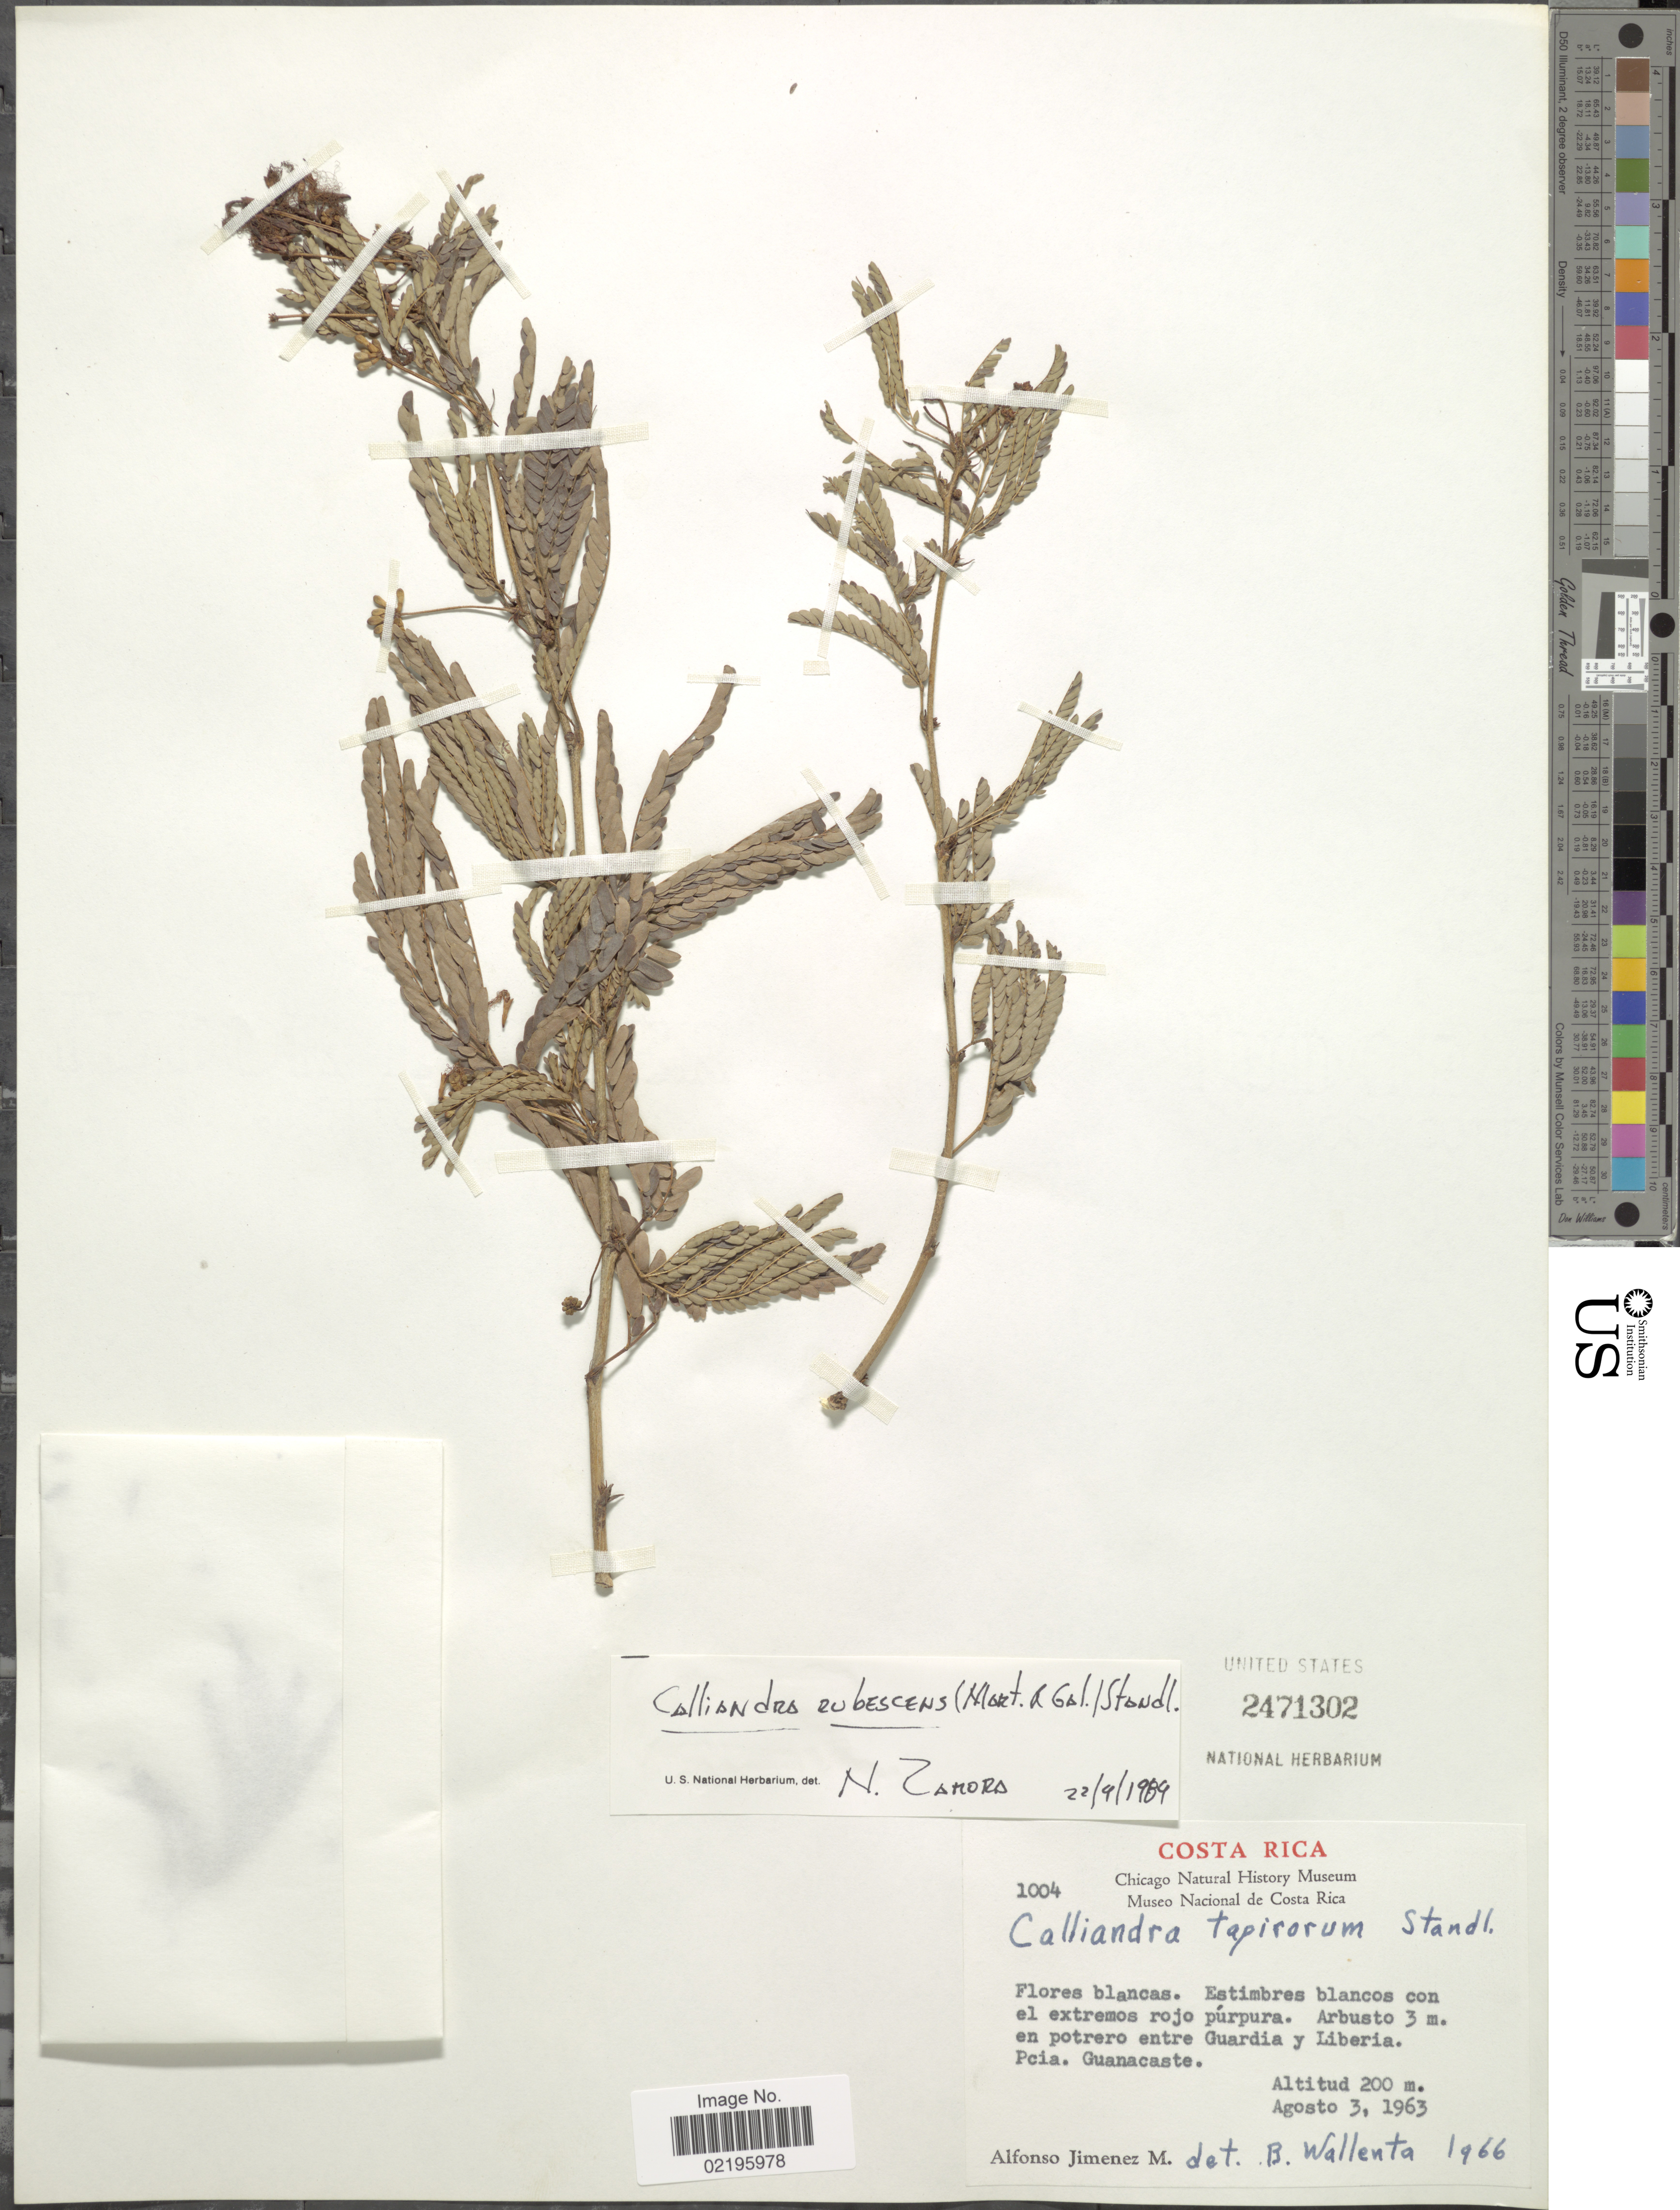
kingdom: Plantae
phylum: Tracheophyta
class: Magnoliopsida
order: Fabales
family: Fabaceae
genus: Calliandra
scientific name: Calliandra rubescens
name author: (M. Martens) Standl.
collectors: A. Jimenez M.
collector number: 1004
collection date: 1963-08-03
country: Costa Rica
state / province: Guanacaste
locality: Estimbres blancos con el extremos rojo purpura. Arbusto 3 m. en potrero entre Guardia y Liberia. Pcia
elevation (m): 200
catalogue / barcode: US 2471302